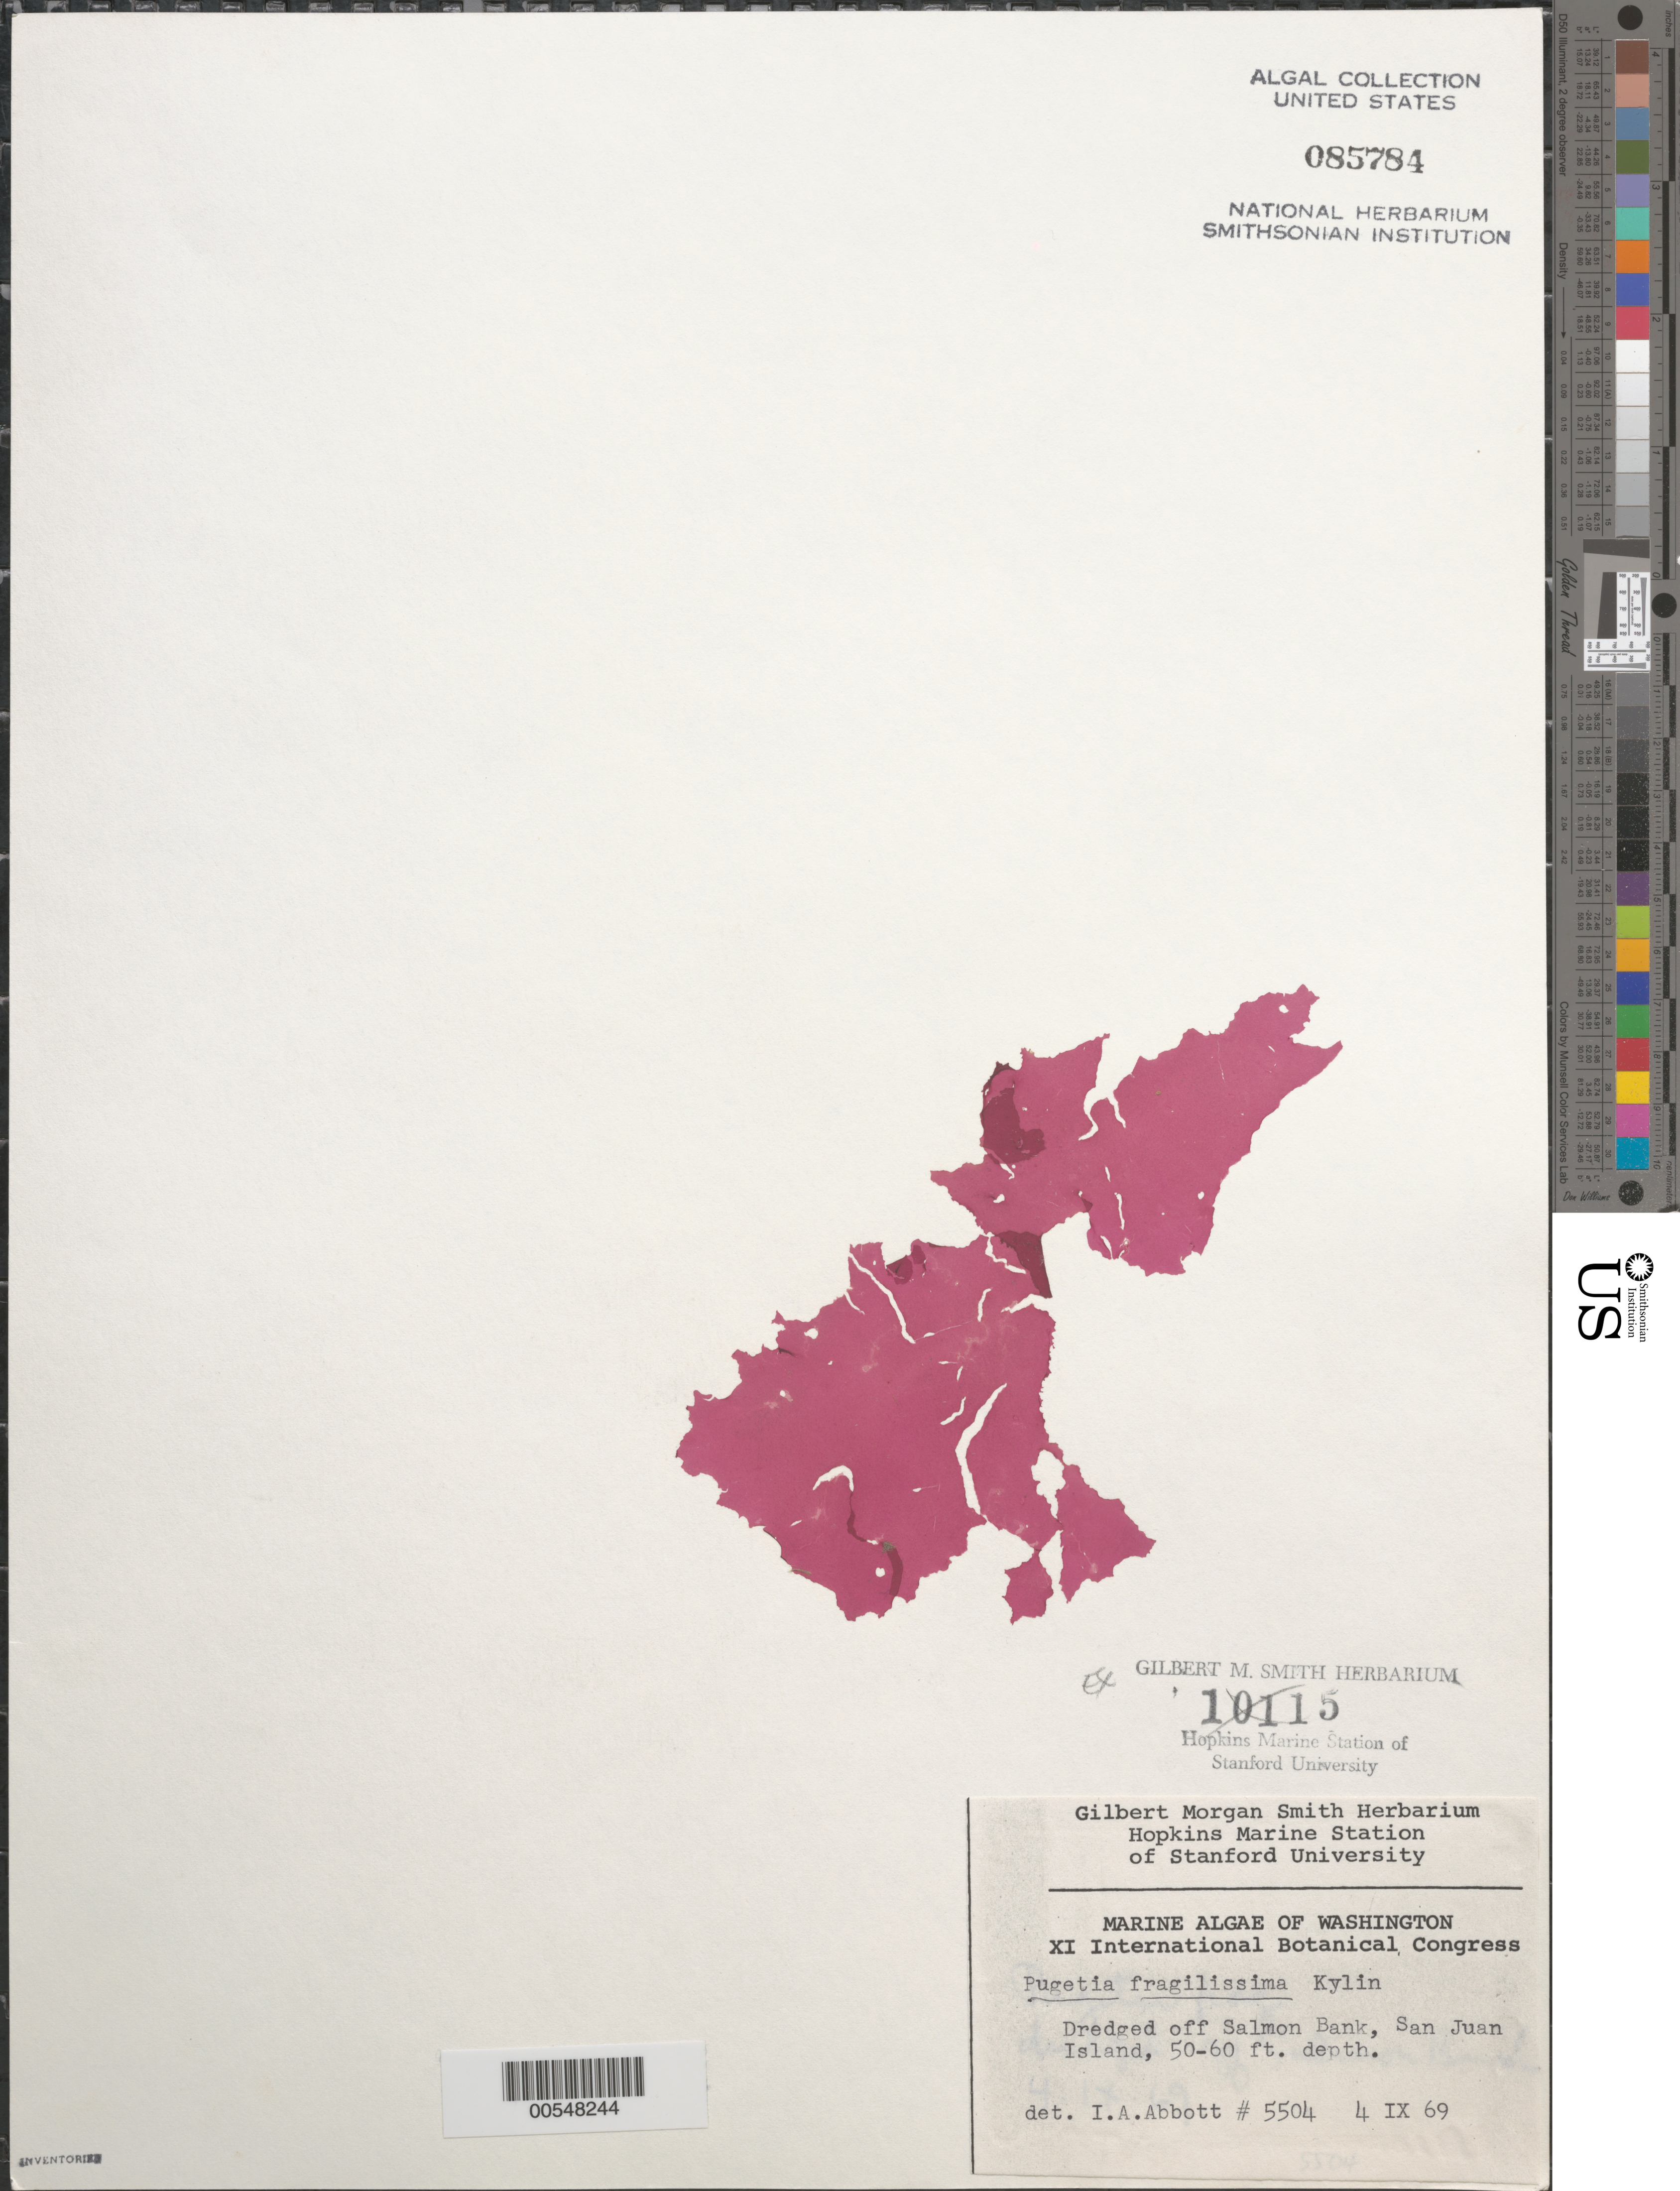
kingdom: Plantae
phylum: Rhodophyta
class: Florideophyceae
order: Gigartinales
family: Kallymeniaceae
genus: Pugetia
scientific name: Pugetia fragilissima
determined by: Abbott, Isabella A.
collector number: IAA 5504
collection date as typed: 04 Sep 1969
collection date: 1969-09-04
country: United States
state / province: Washington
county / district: San Juan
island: San Juan Island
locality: Off Salmon Bank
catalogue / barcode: US 85784